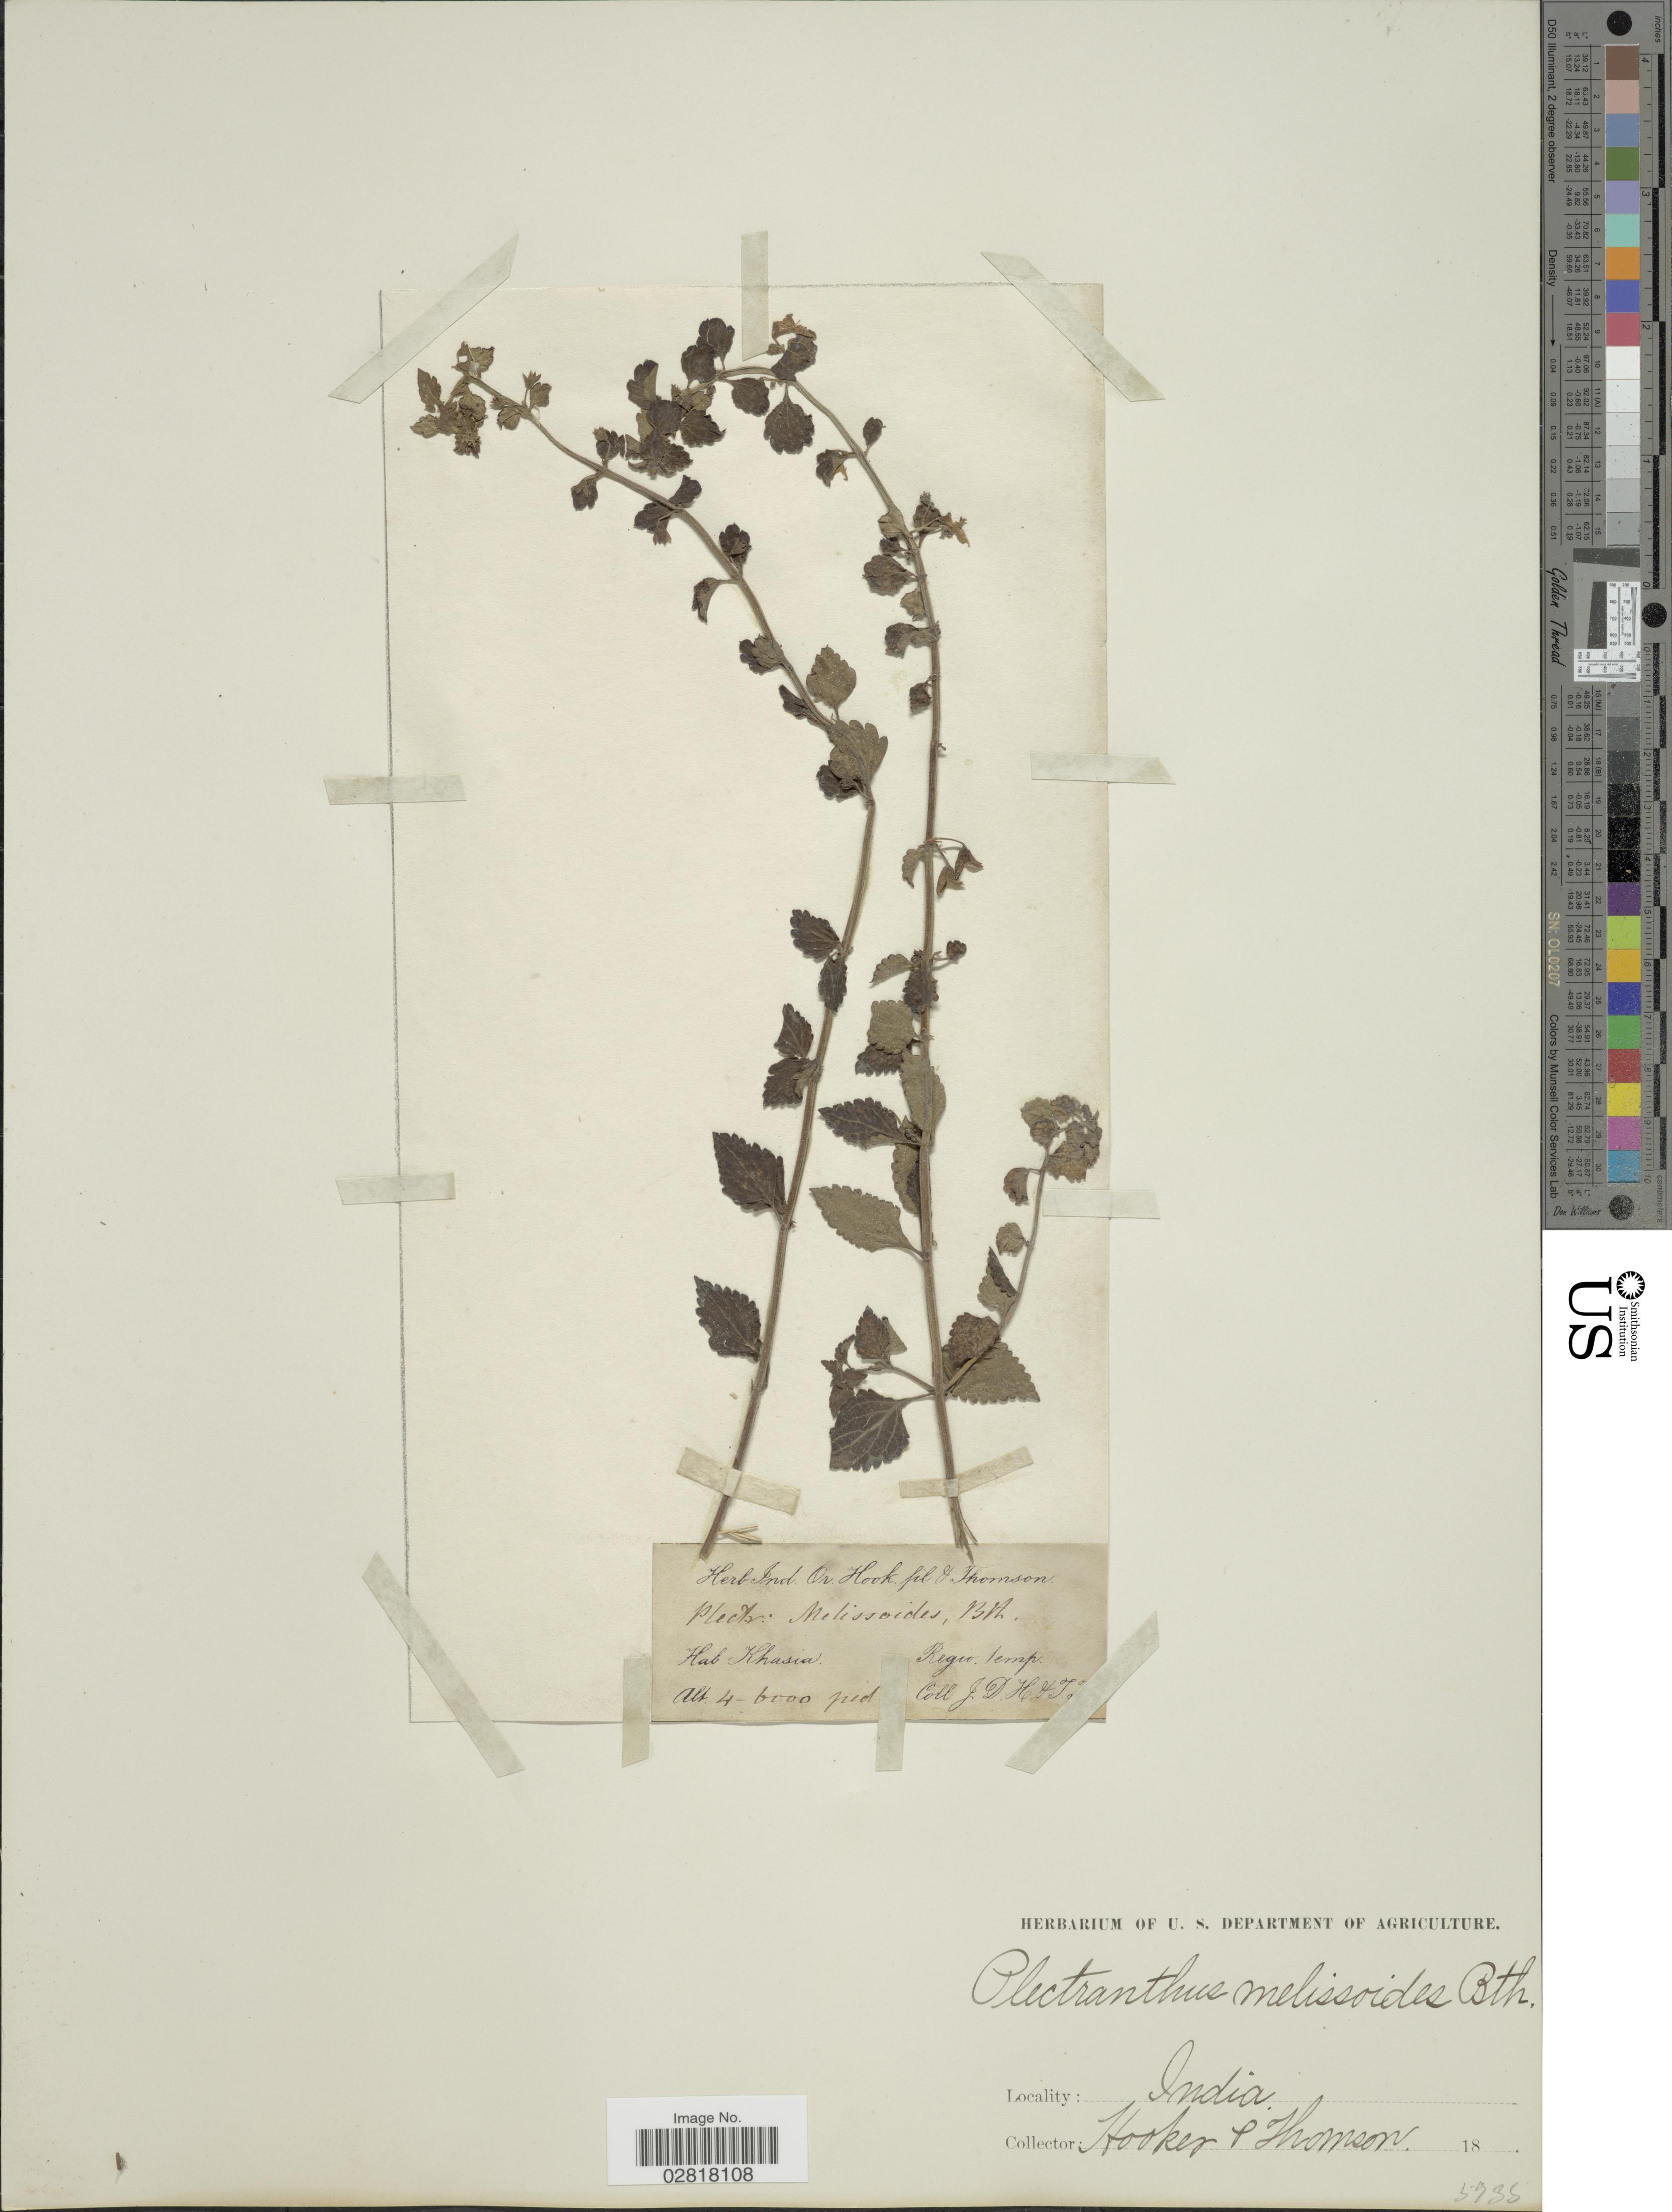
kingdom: Plantae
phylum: Tracheophyta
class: Magnoliopsida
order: Lamiales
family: Lamiaceae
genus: Plectranthus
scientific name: Plectranthus longitubus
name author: Miq.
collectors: J. D. Hooker & T. Thomson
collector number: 5735*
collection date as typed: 18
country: India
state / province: Meghalaya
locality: Khasia. Regio. temp.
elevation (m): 1219